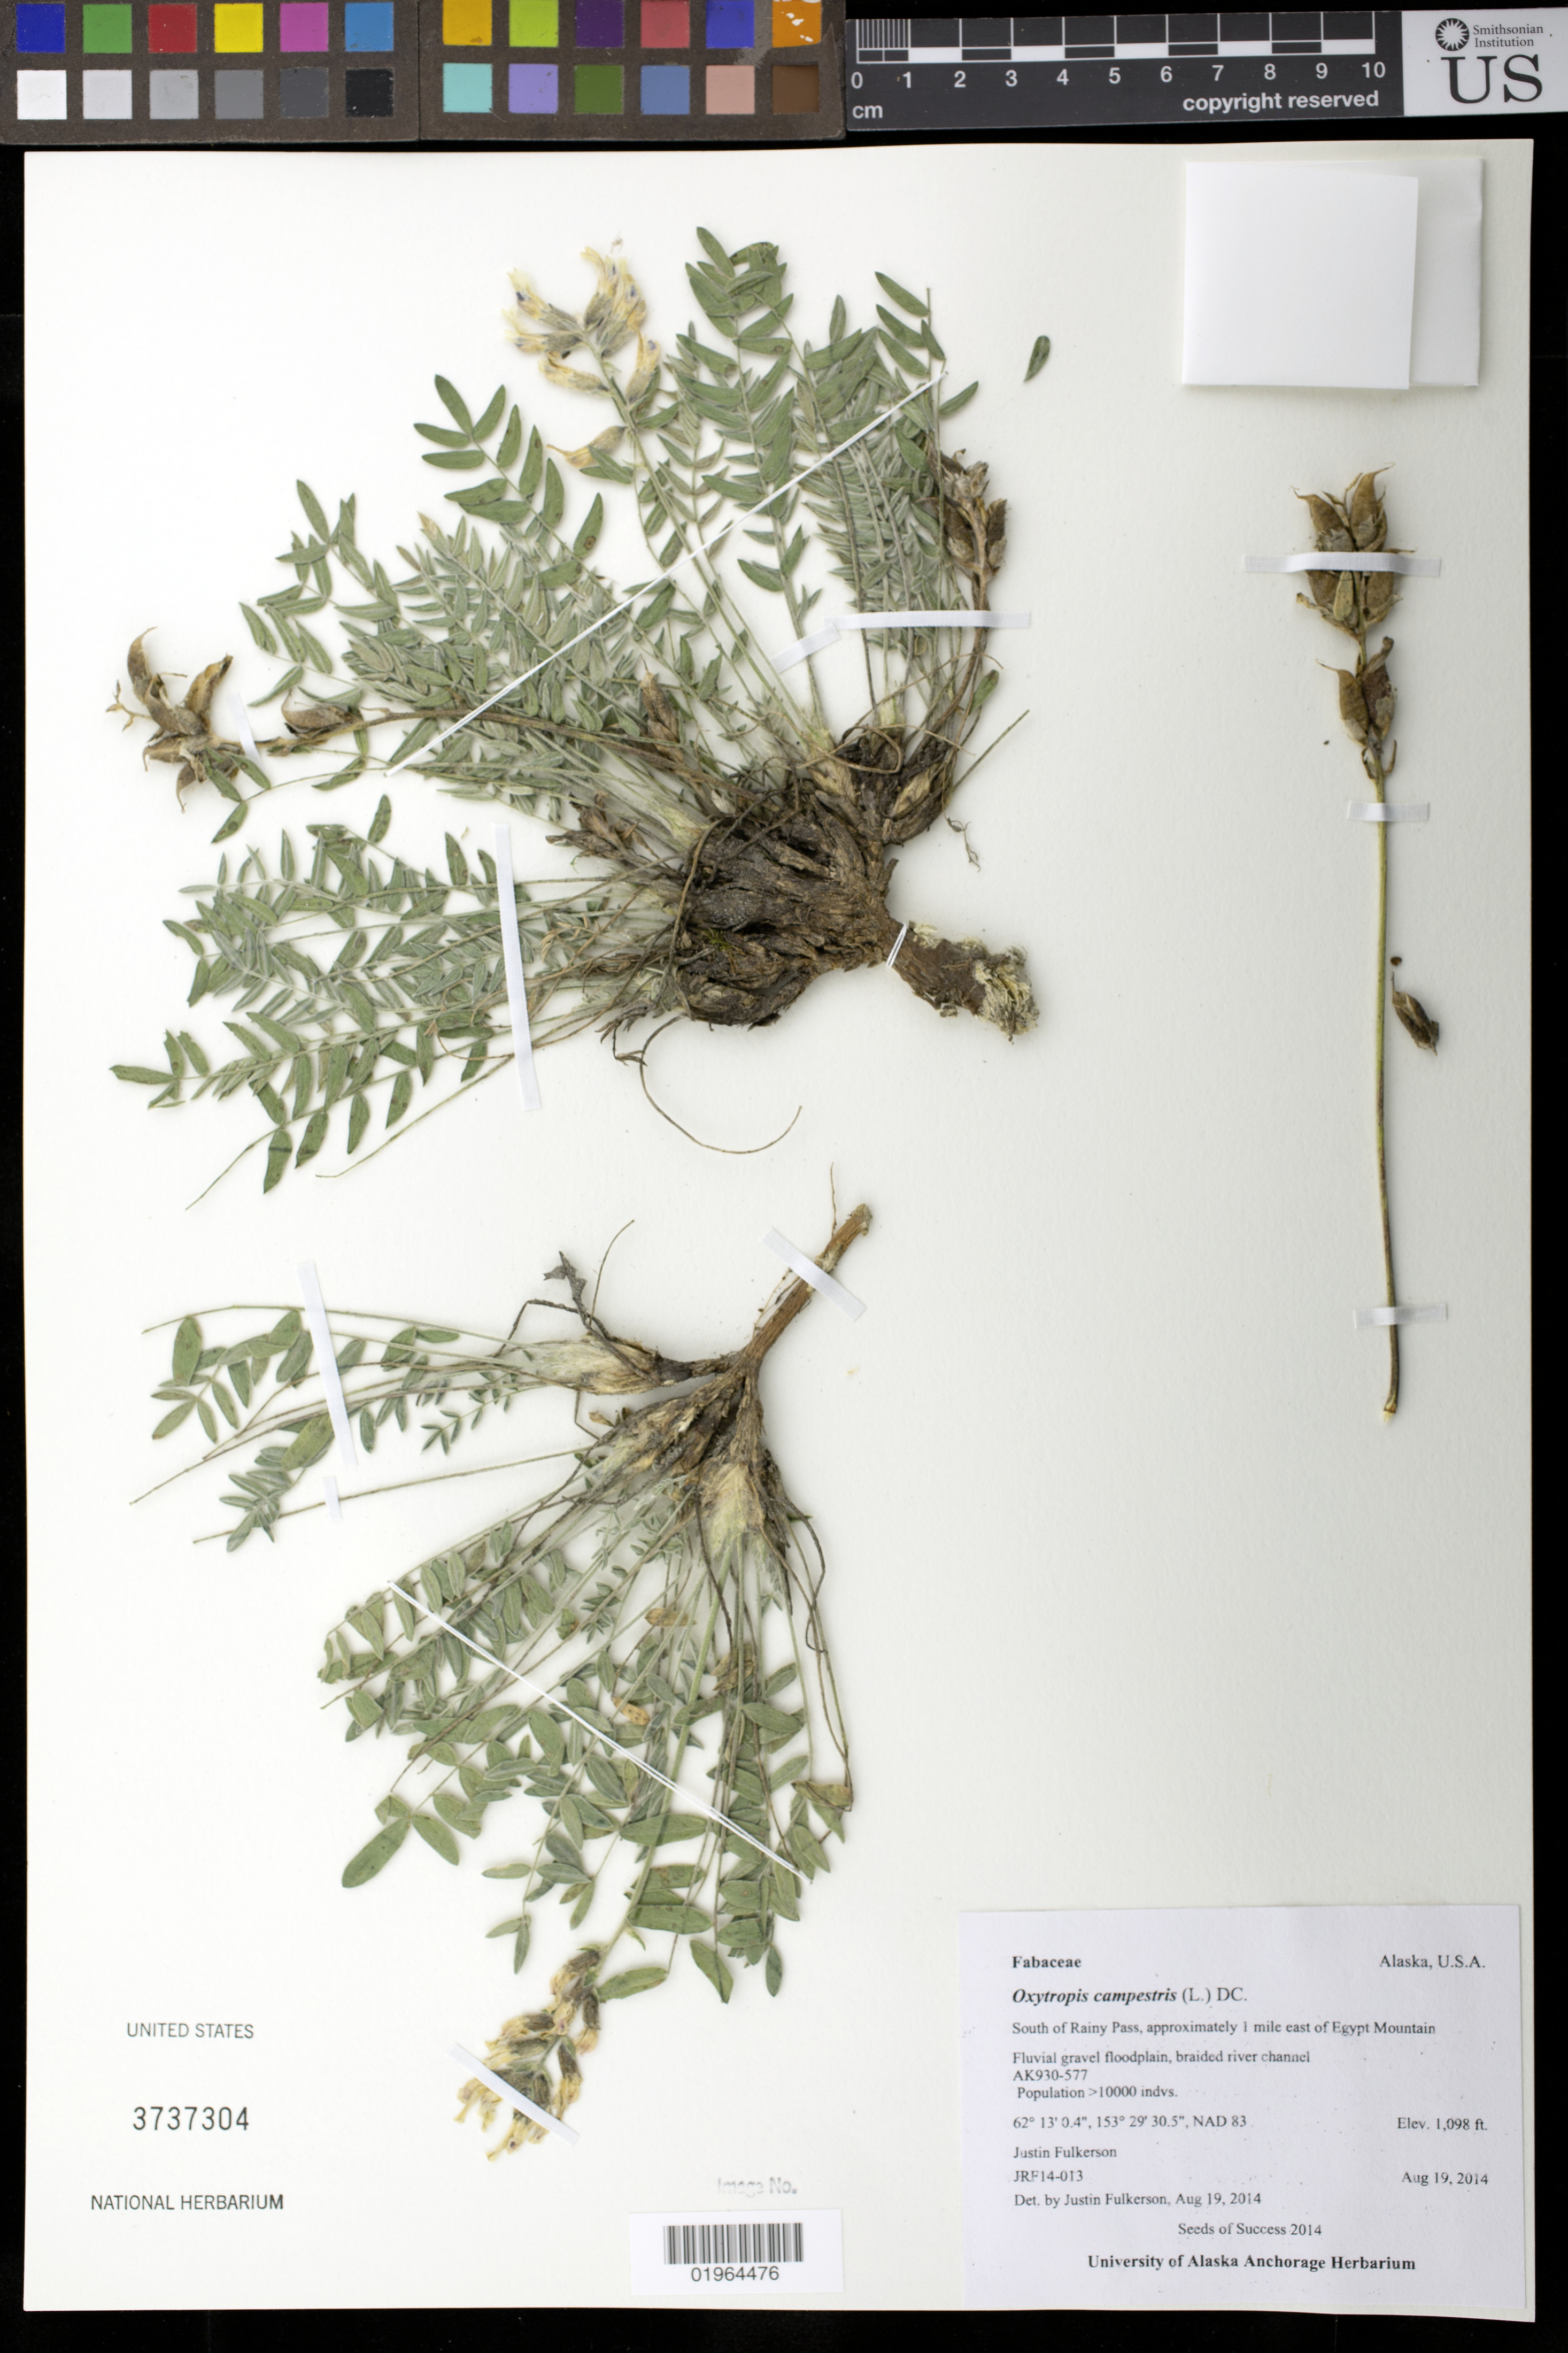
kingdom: Plantae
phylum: Tracheophyta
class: Magnoliopsida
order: Fabales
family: Fabaceae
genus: Oxytropis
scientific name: Oxytropis campestris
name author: (L.) DC.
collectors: J. Fulkerson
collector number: JRF14-013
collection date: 2014-08-19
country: United States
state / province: Alaska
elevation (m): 335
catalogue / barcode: US 3737304